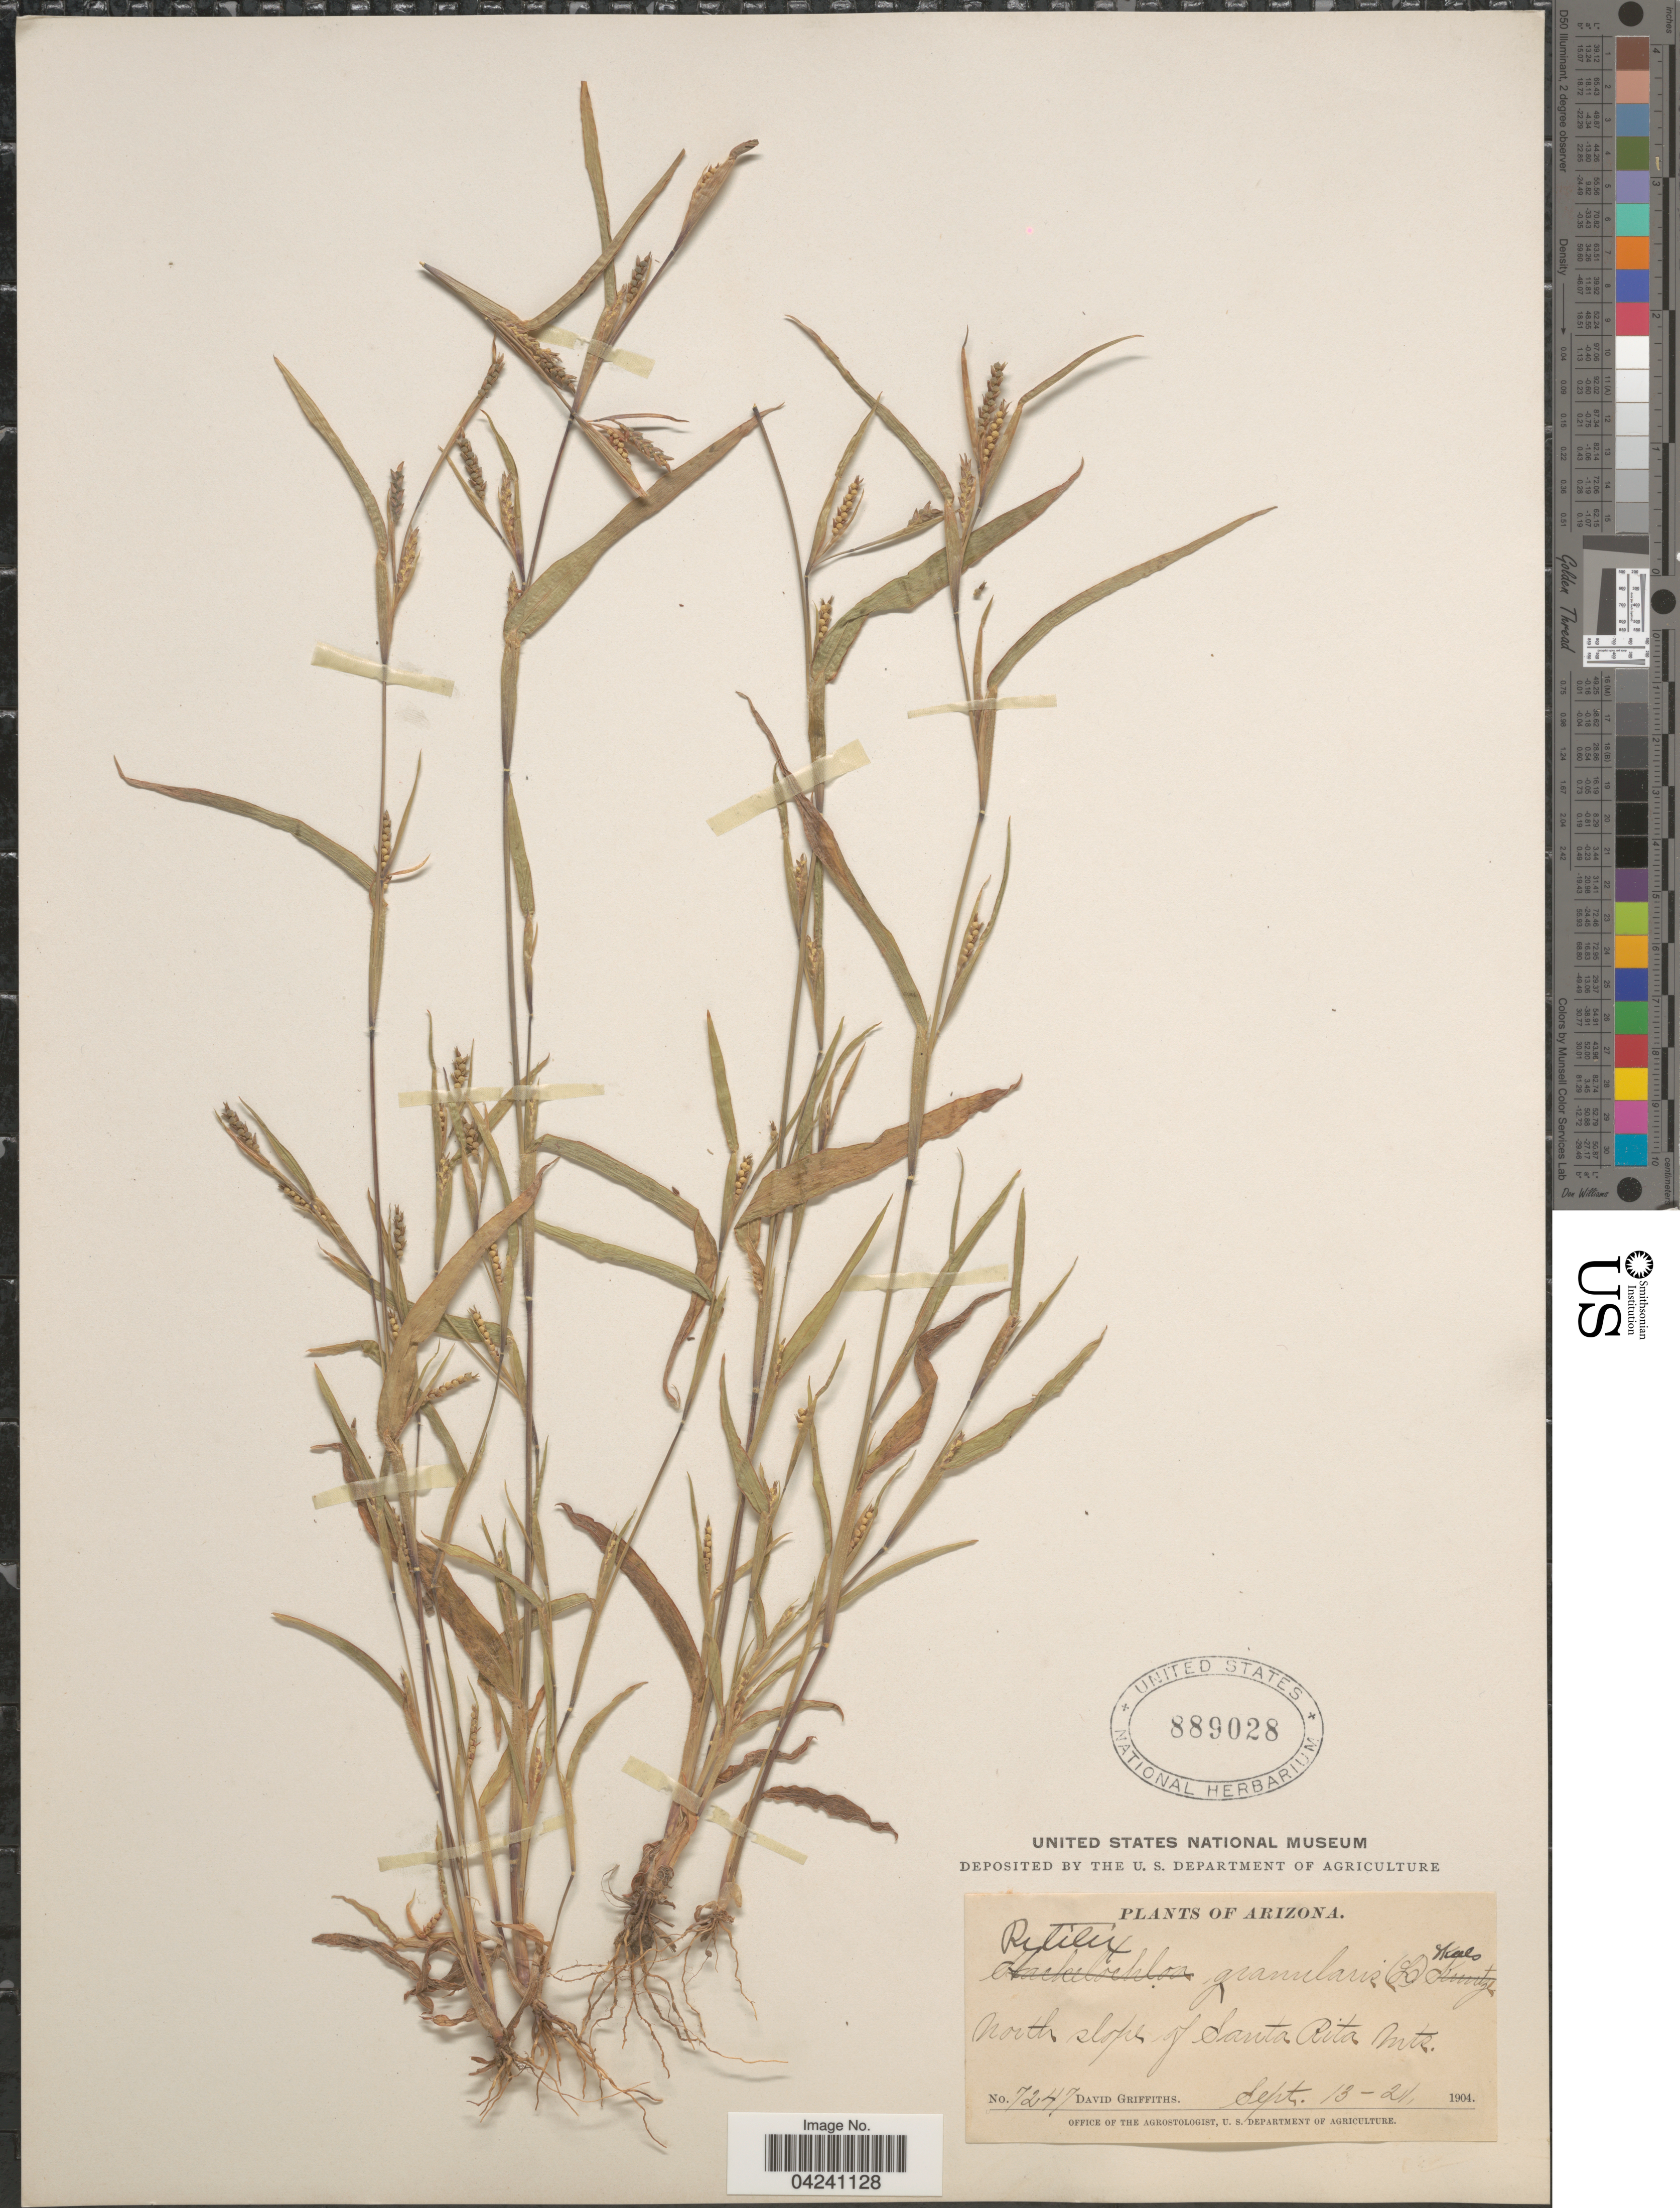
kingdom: Plantae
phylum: Tracheophyta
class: Liliopsida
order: Poales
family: Poaceae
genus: Hackelochloa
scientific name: Hackelochloa granularis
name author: (L.) Kuntze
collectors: D. Griffiths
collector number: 7247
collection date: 1904-09-13/1904-09-21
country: United States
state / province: Arizona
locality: North slope of Santa Rita Mts.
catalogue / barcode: US 889028